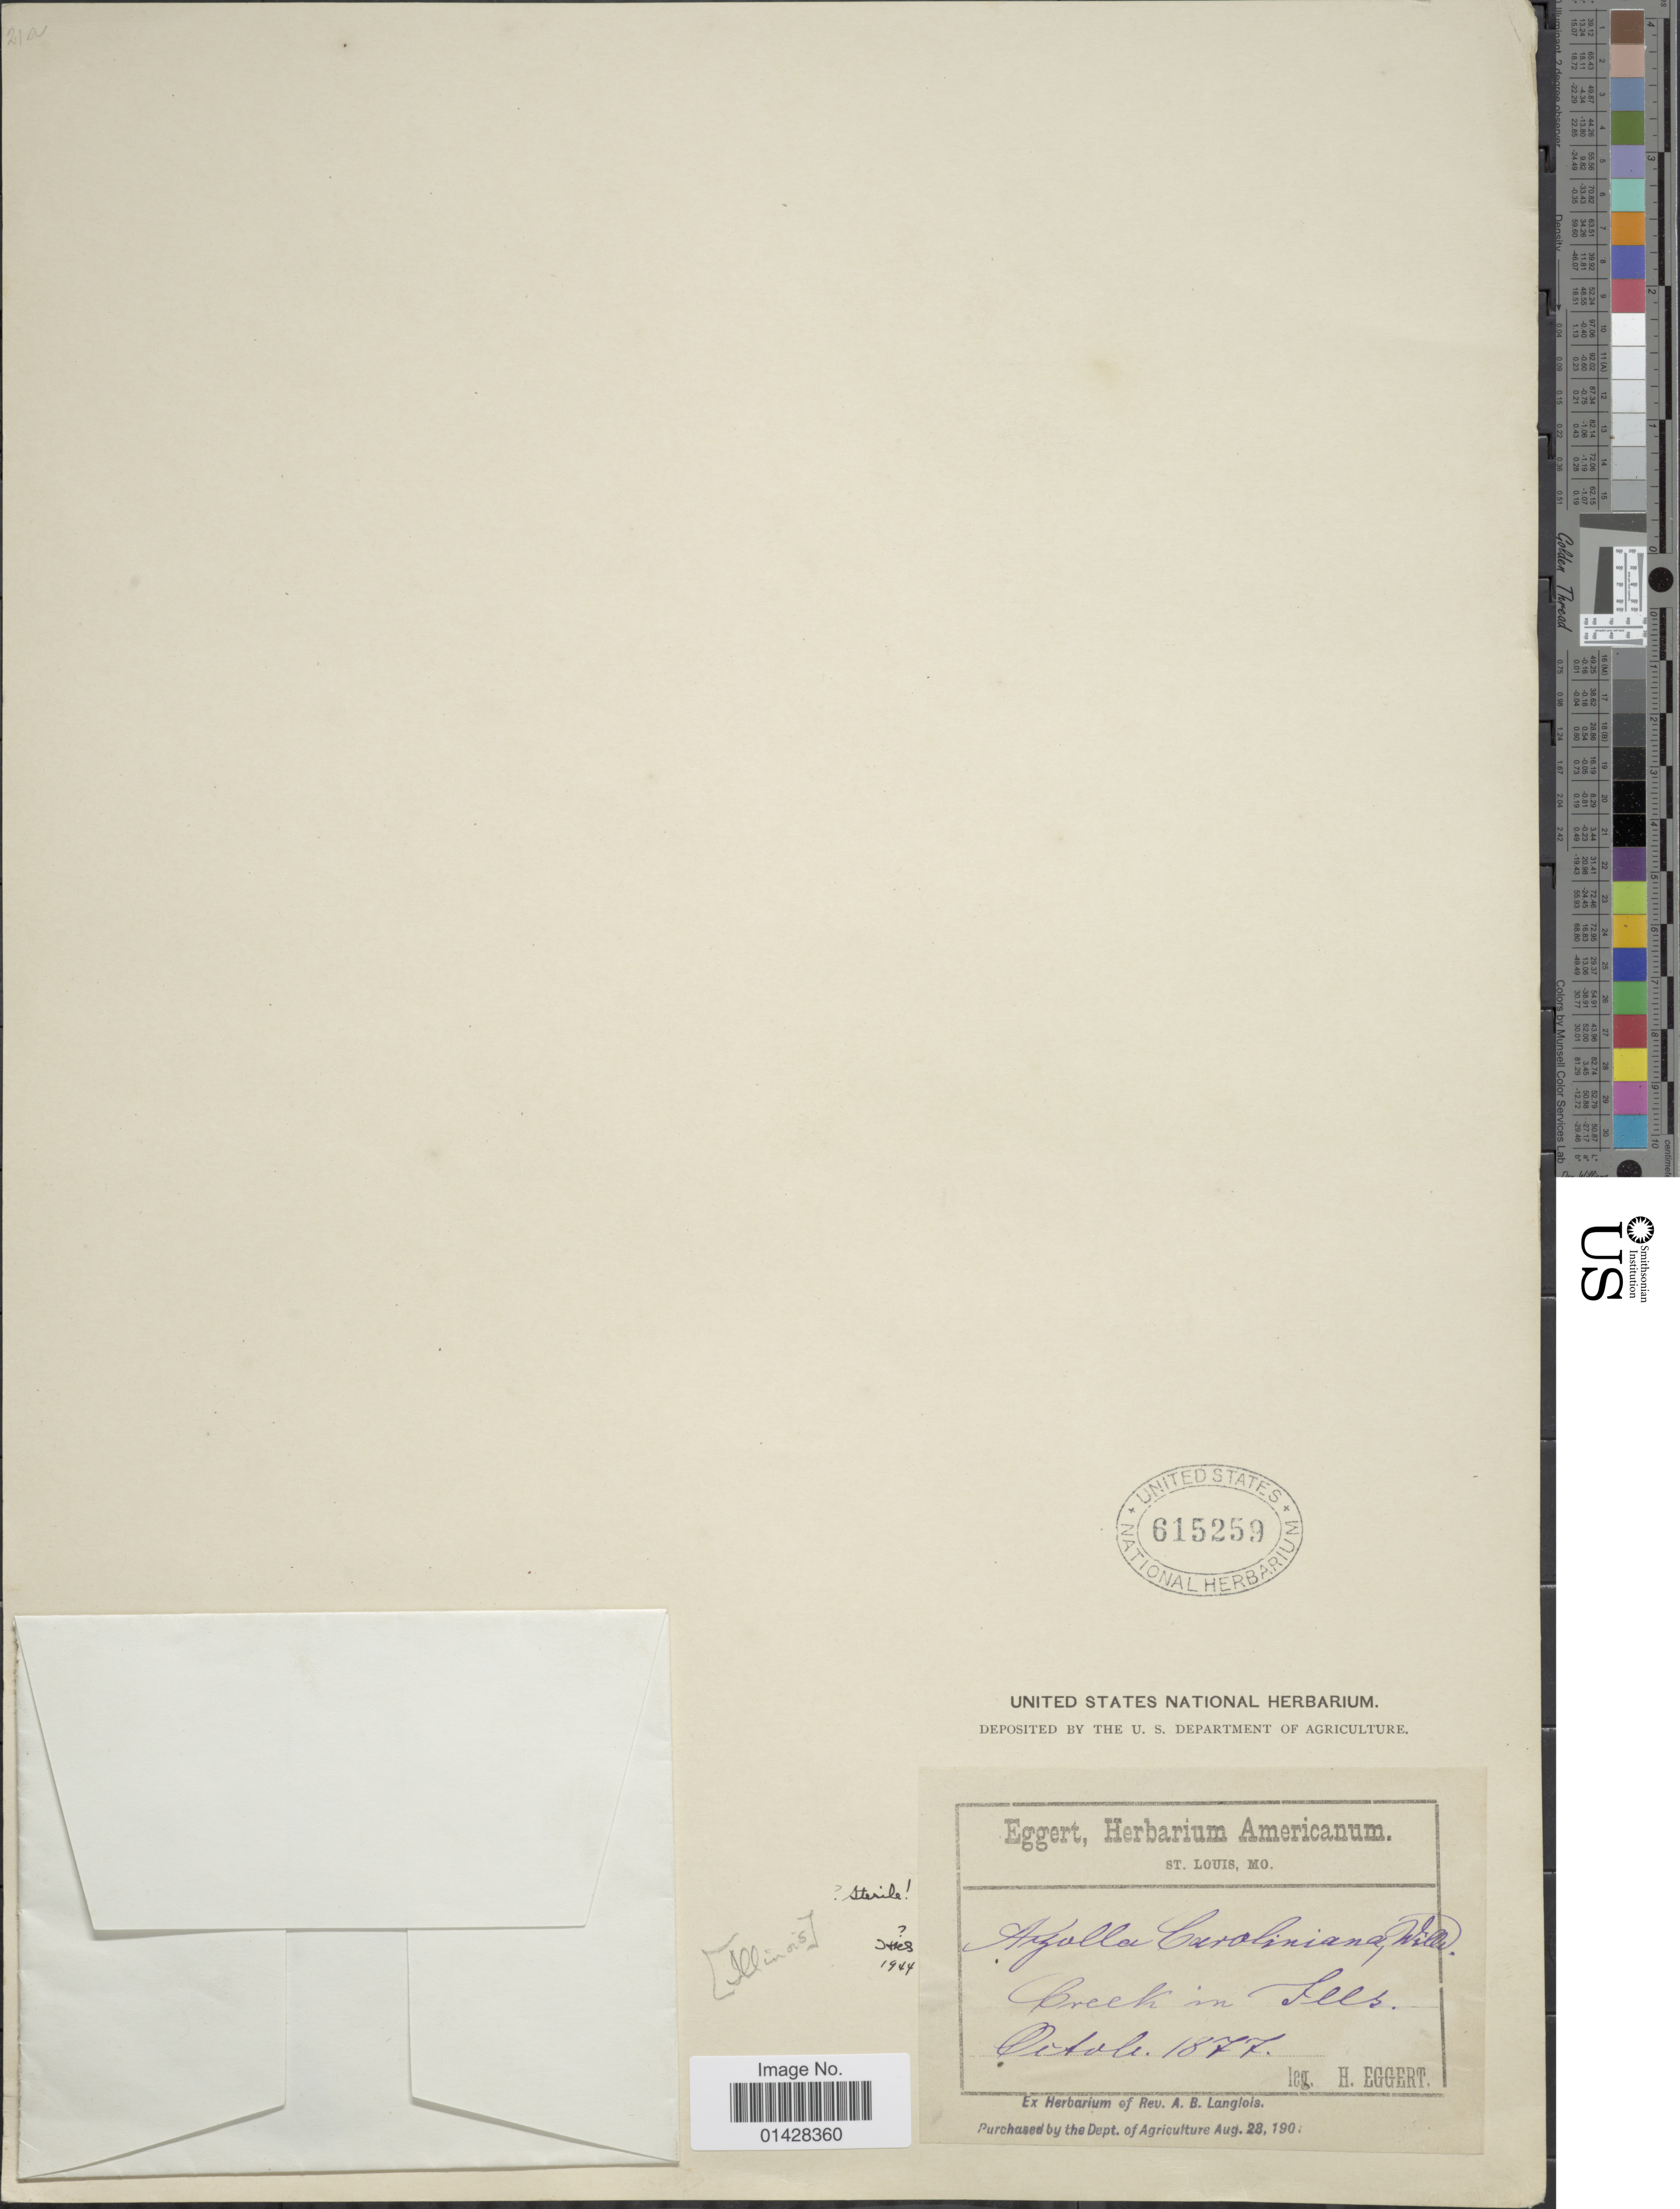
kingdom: Plantae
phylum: Tracheophyta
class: Polypodiopsida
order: Salviniales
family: Salviniaceae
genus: Azolla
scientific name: Azolla caroliniana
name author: Willd.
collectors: H. Eggert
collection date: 1877-10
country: United States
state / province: Illinois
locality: Creek in Ills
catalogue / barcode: US 615259